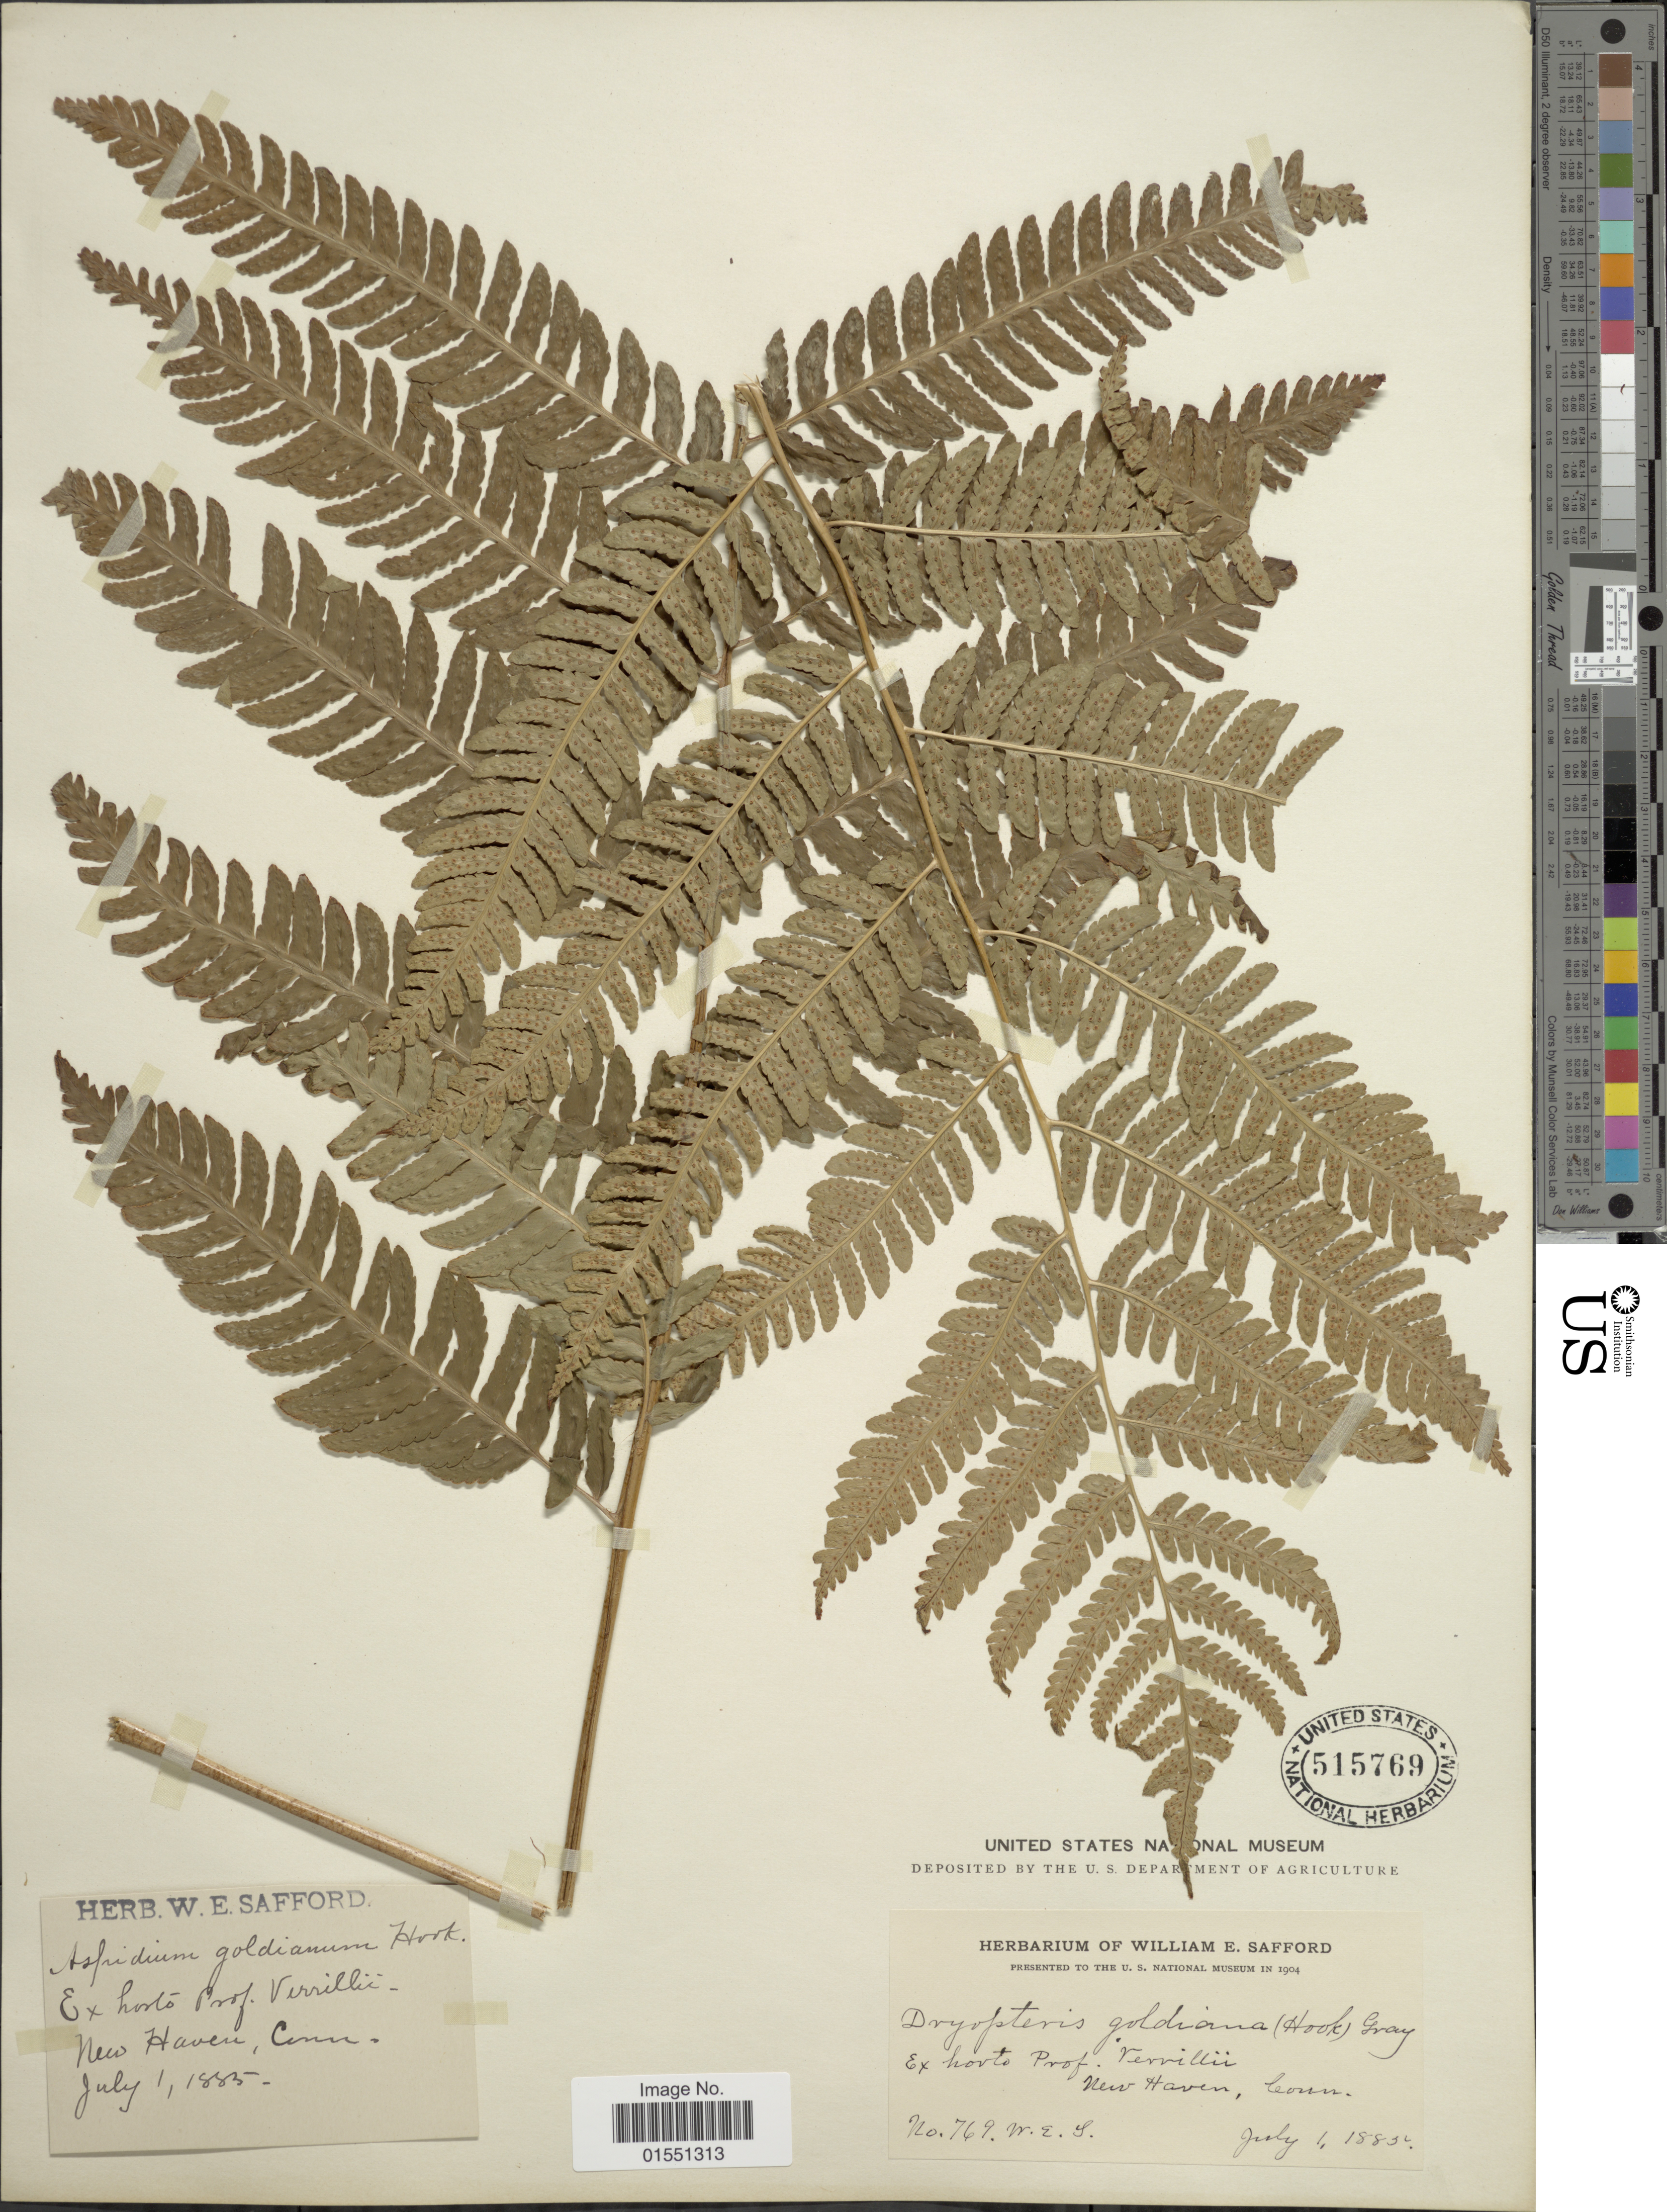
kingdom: Plantae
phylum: Tracheophyta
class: Polypodiopsida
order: Polypodiales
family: Dryopteridaceae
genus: Dryopteris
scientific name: Dryopteris goldiana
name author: (Hook. ex Goldie) A. Gray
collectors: W. E. Safford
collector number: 769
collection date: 1883-07-01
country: United States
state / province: Connecticut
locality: Ex horto Prof. Verrillii New Haven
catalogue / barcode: US 515769